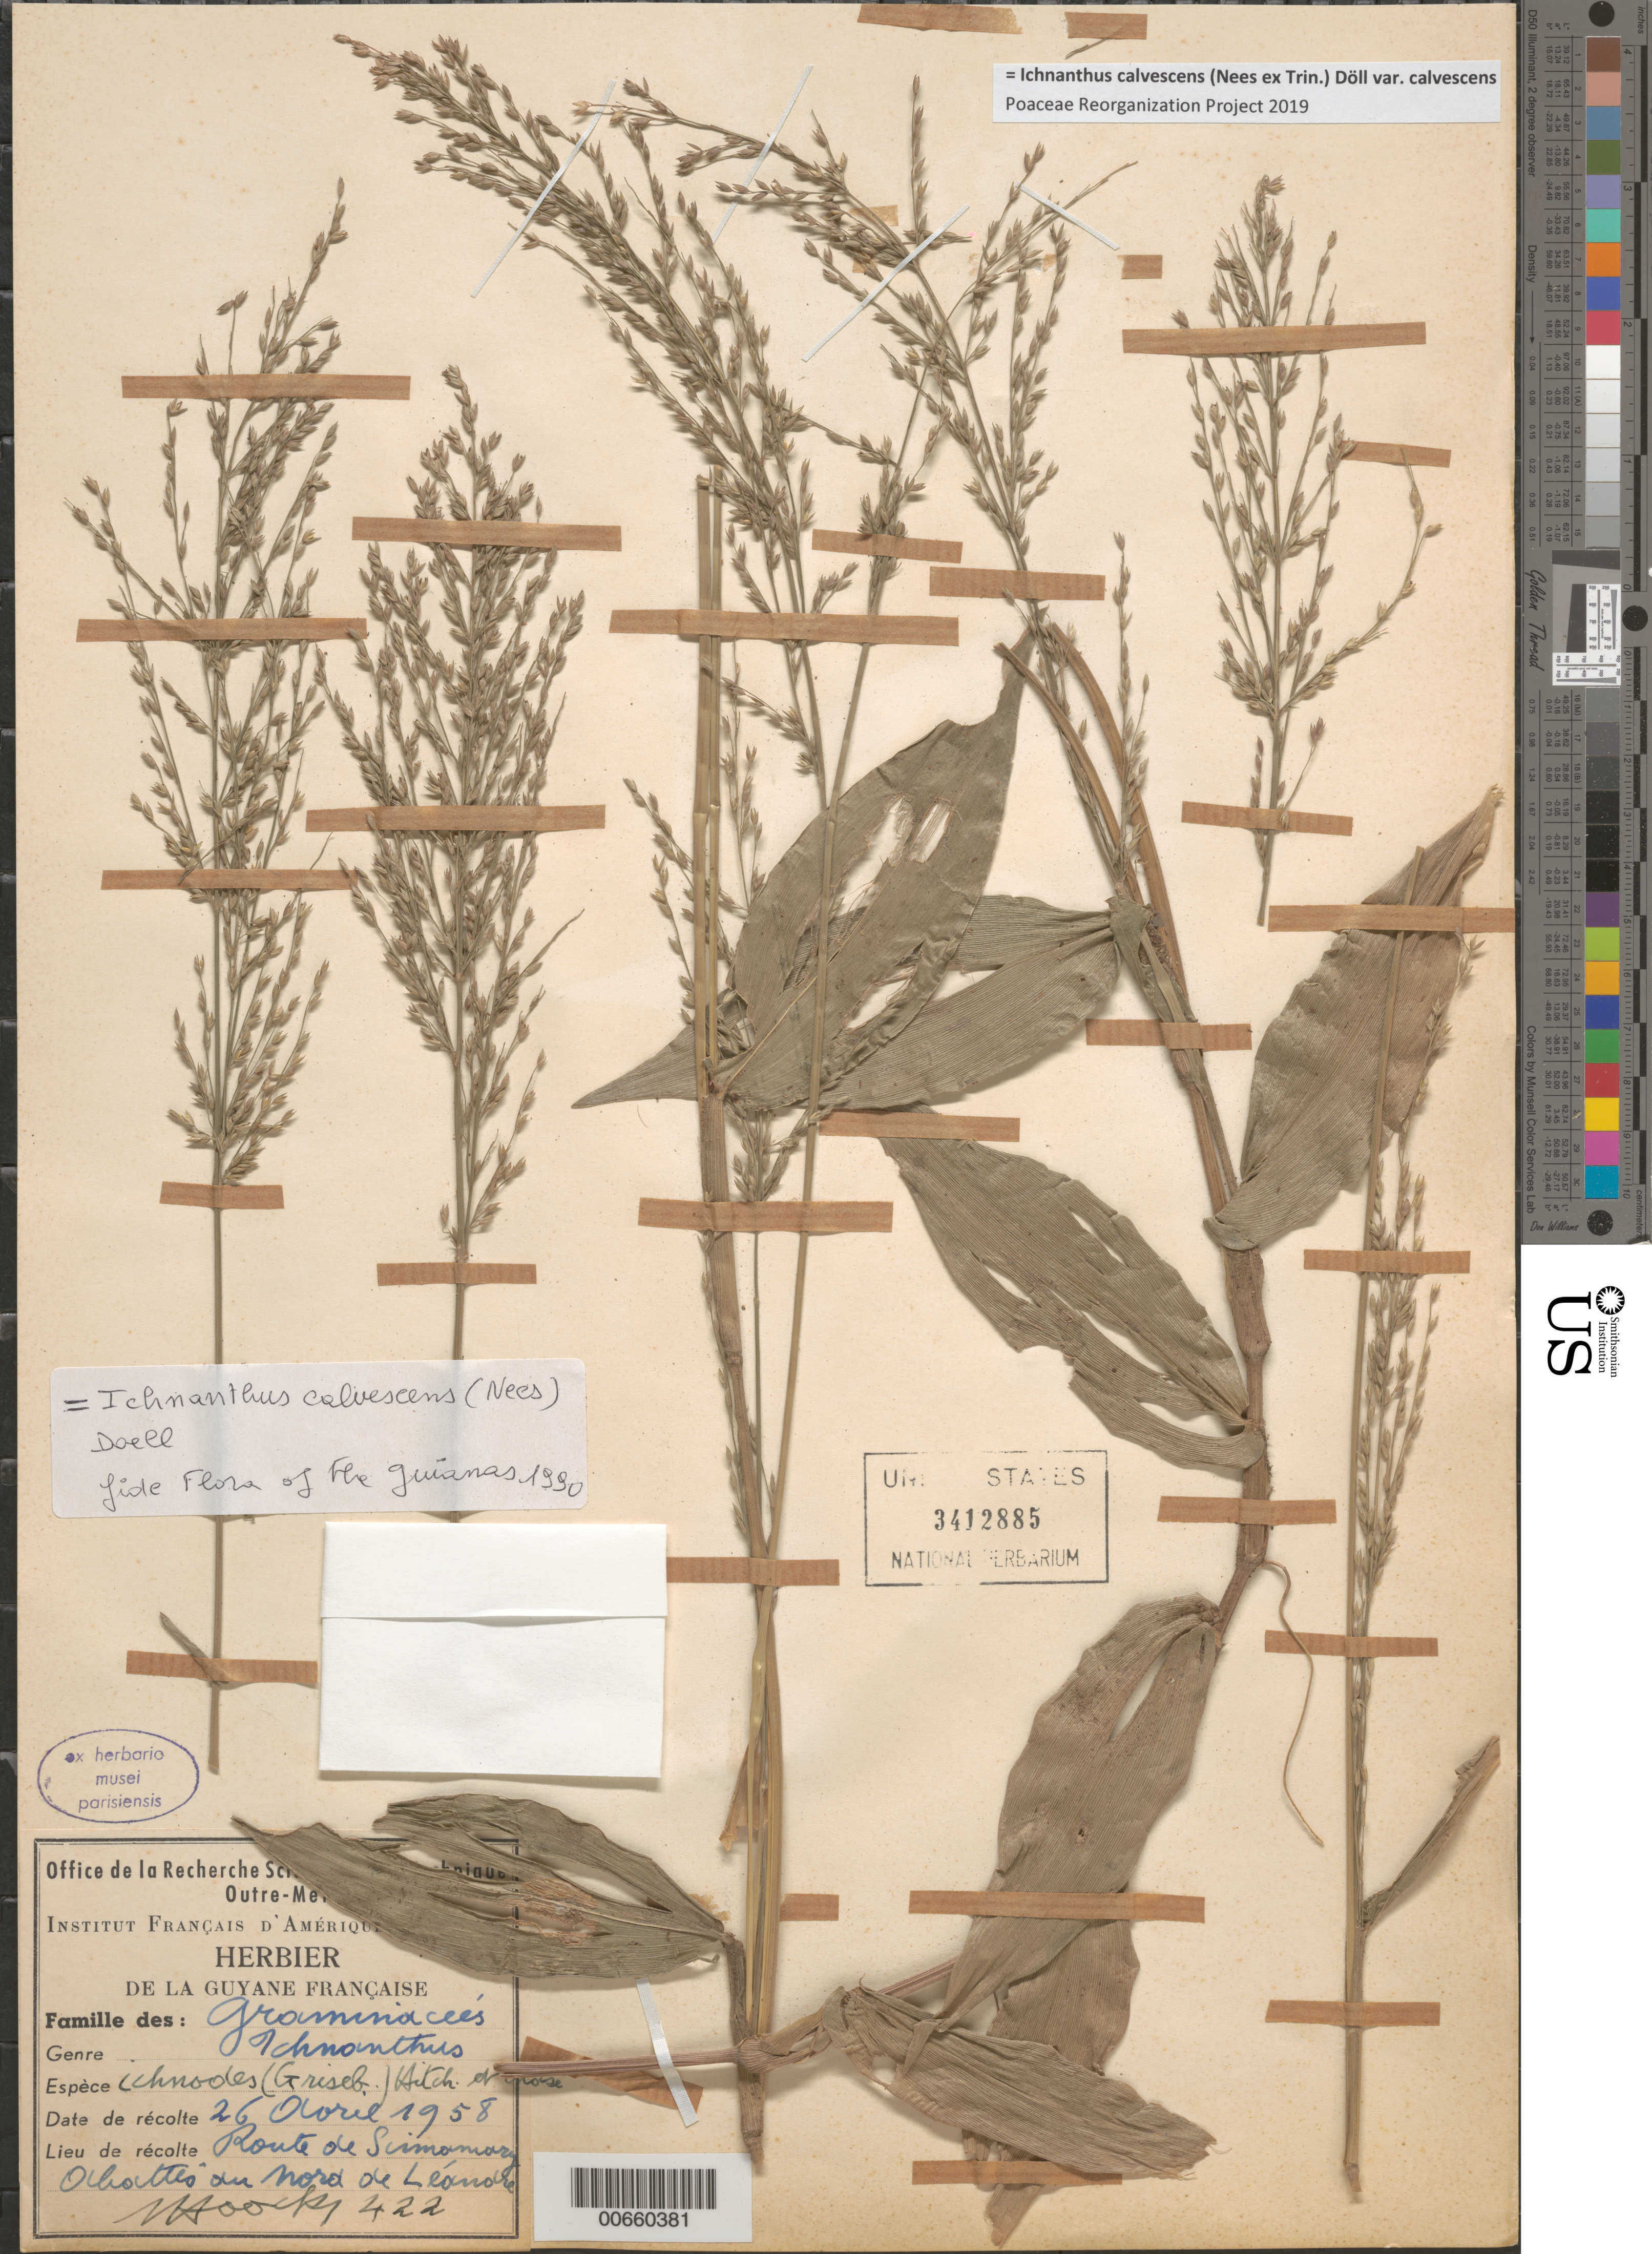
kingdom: Plantae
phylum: Tracheophyta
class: Liliopsida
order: Poales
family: Poaceae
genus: Ichnanthus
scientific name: Ichnanthus calvescens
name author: (Nees ex Trin.) Döll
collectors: J. Hoock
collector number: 422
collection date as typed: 26-Apr-58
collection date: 1958-04-26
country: French Guiana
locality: Route de Sinnamary, abattis du mord de Léandre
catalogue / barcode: US 3412885